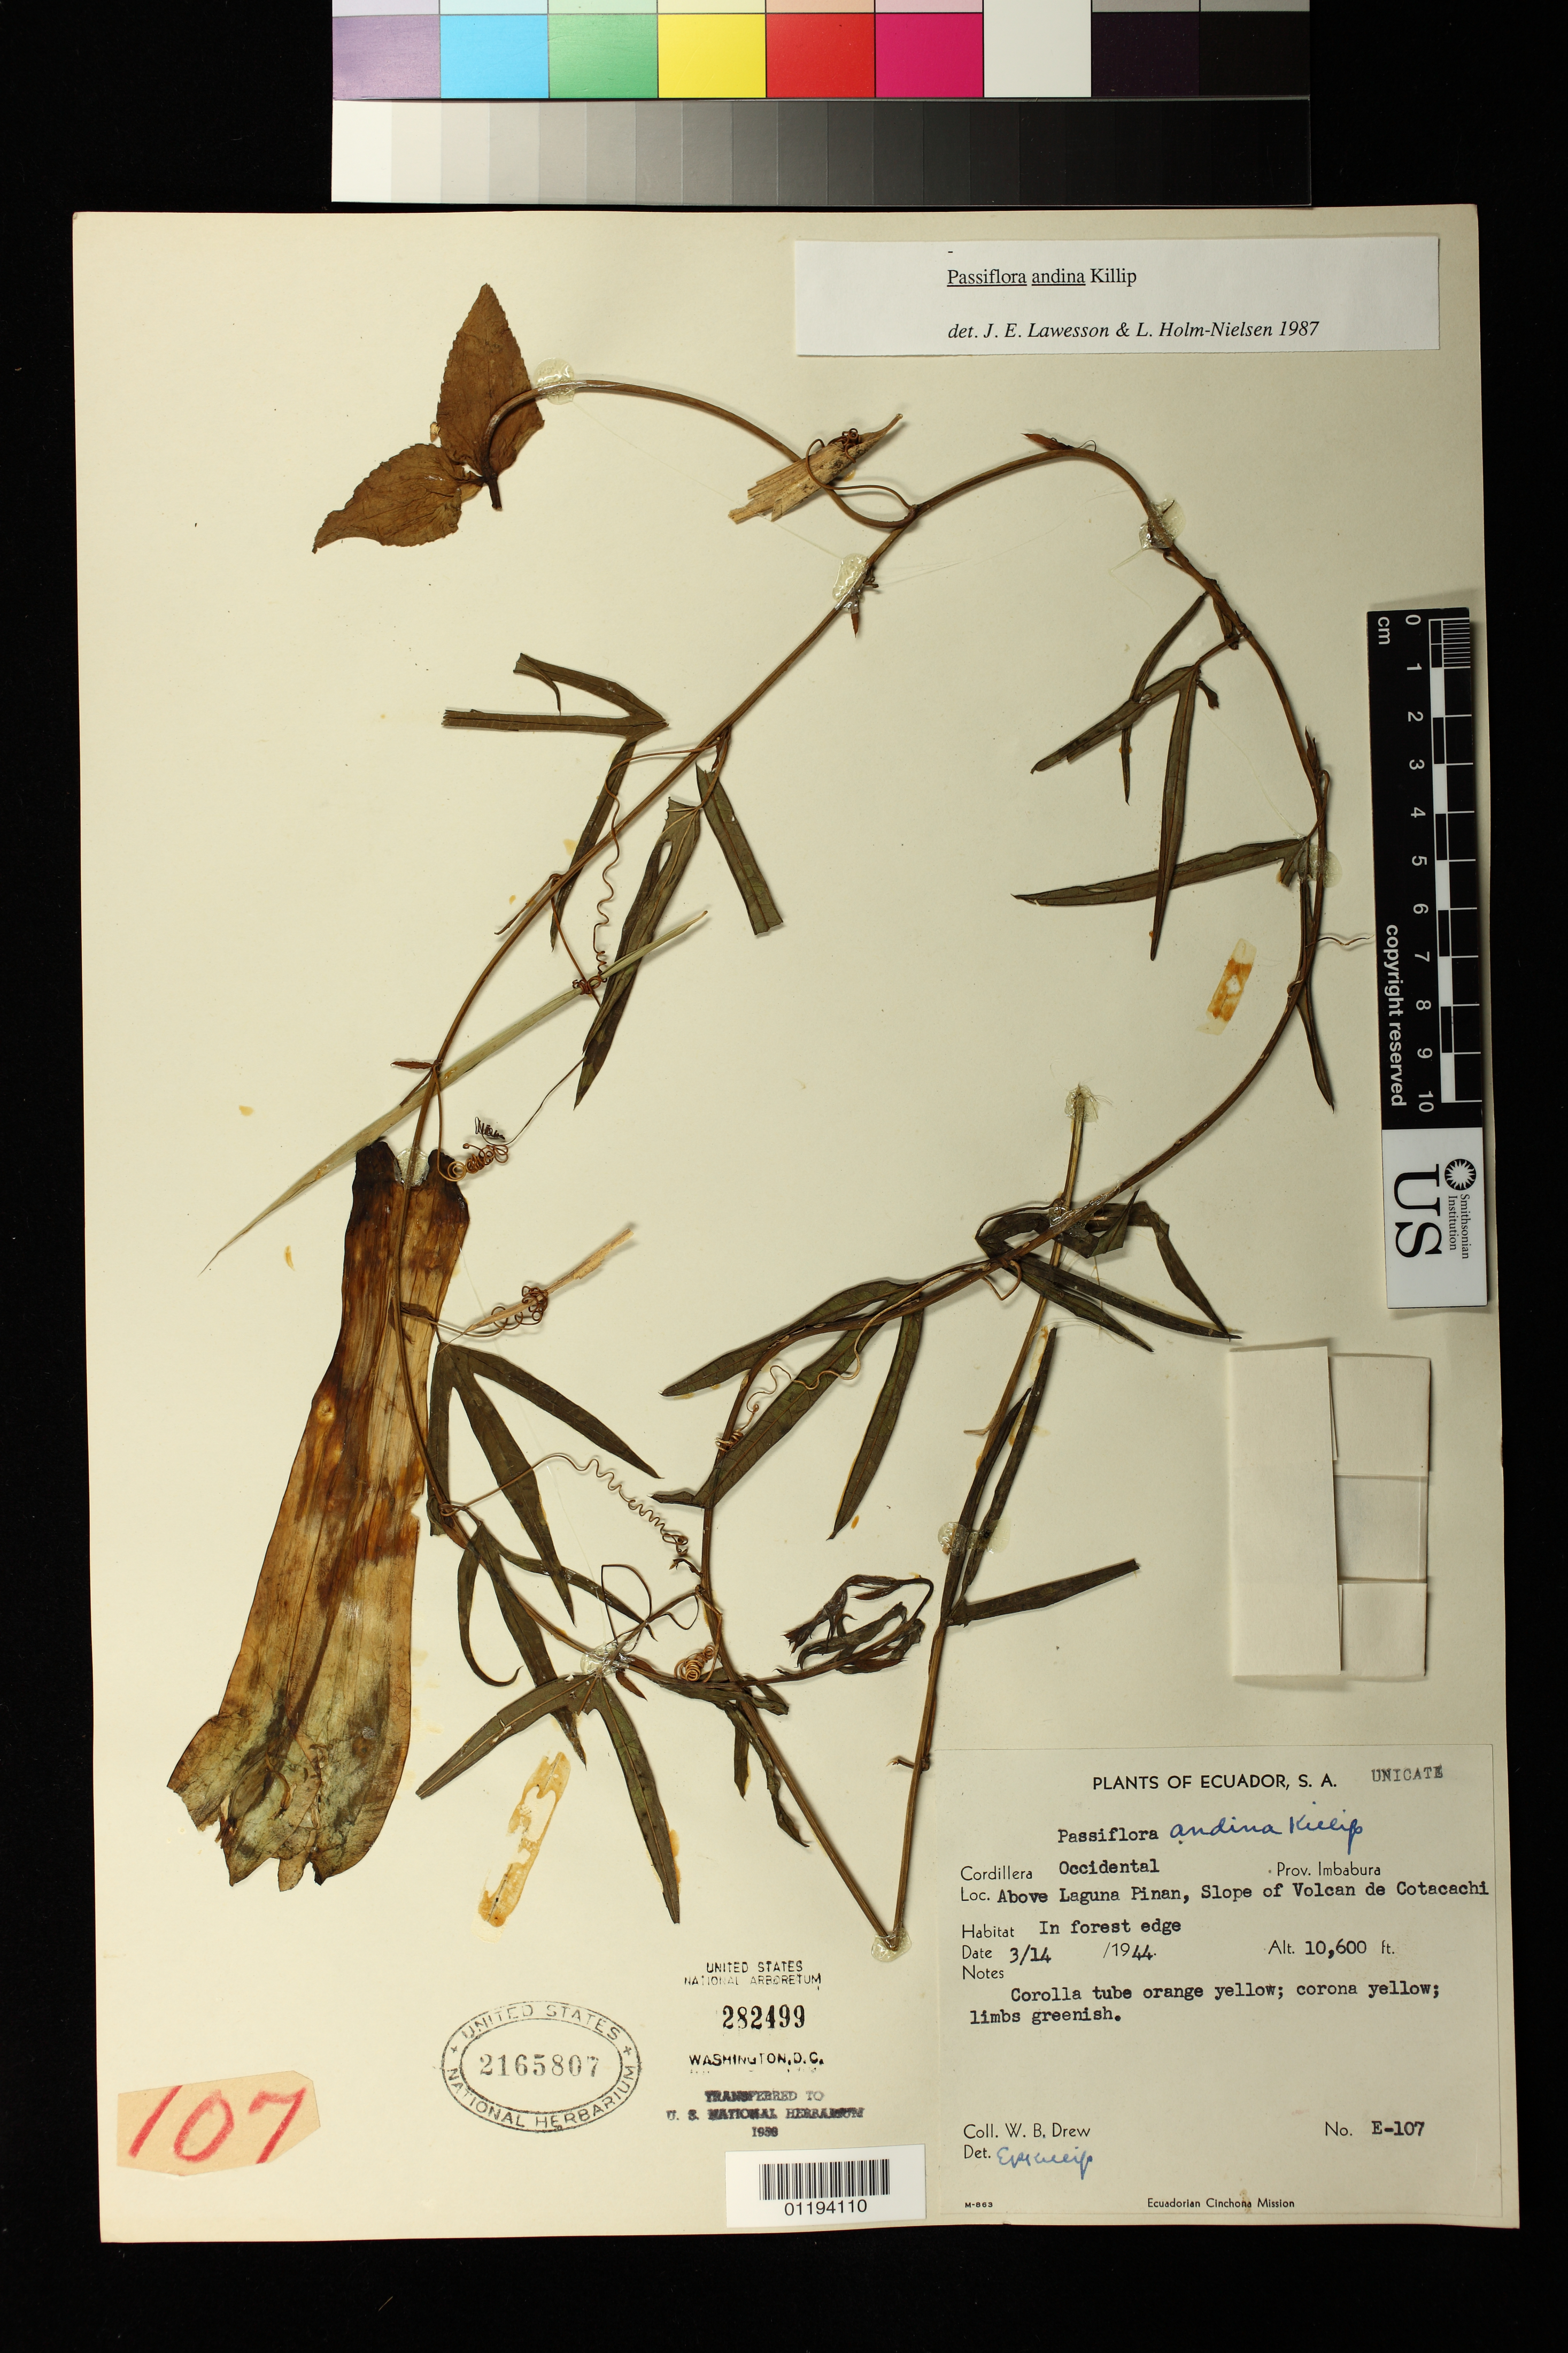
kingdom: Plantae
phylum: Tracheophyta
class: Magnoliopsida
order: Malpighiales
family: Passifloraceae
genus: Passiflora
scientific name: Passiflora andina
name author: Killip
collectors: W. B. Drew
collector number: E-107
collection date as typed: Mar 14 1944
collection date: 1944-03-14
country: Ecuador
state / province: Imbabura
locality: Cordillera Occidental Prov. Imbabura Above Laguna Pinan, Slope of Volcan de Cotacachi. Habitat In forest edge.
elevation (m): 610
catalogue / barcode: US 2165807